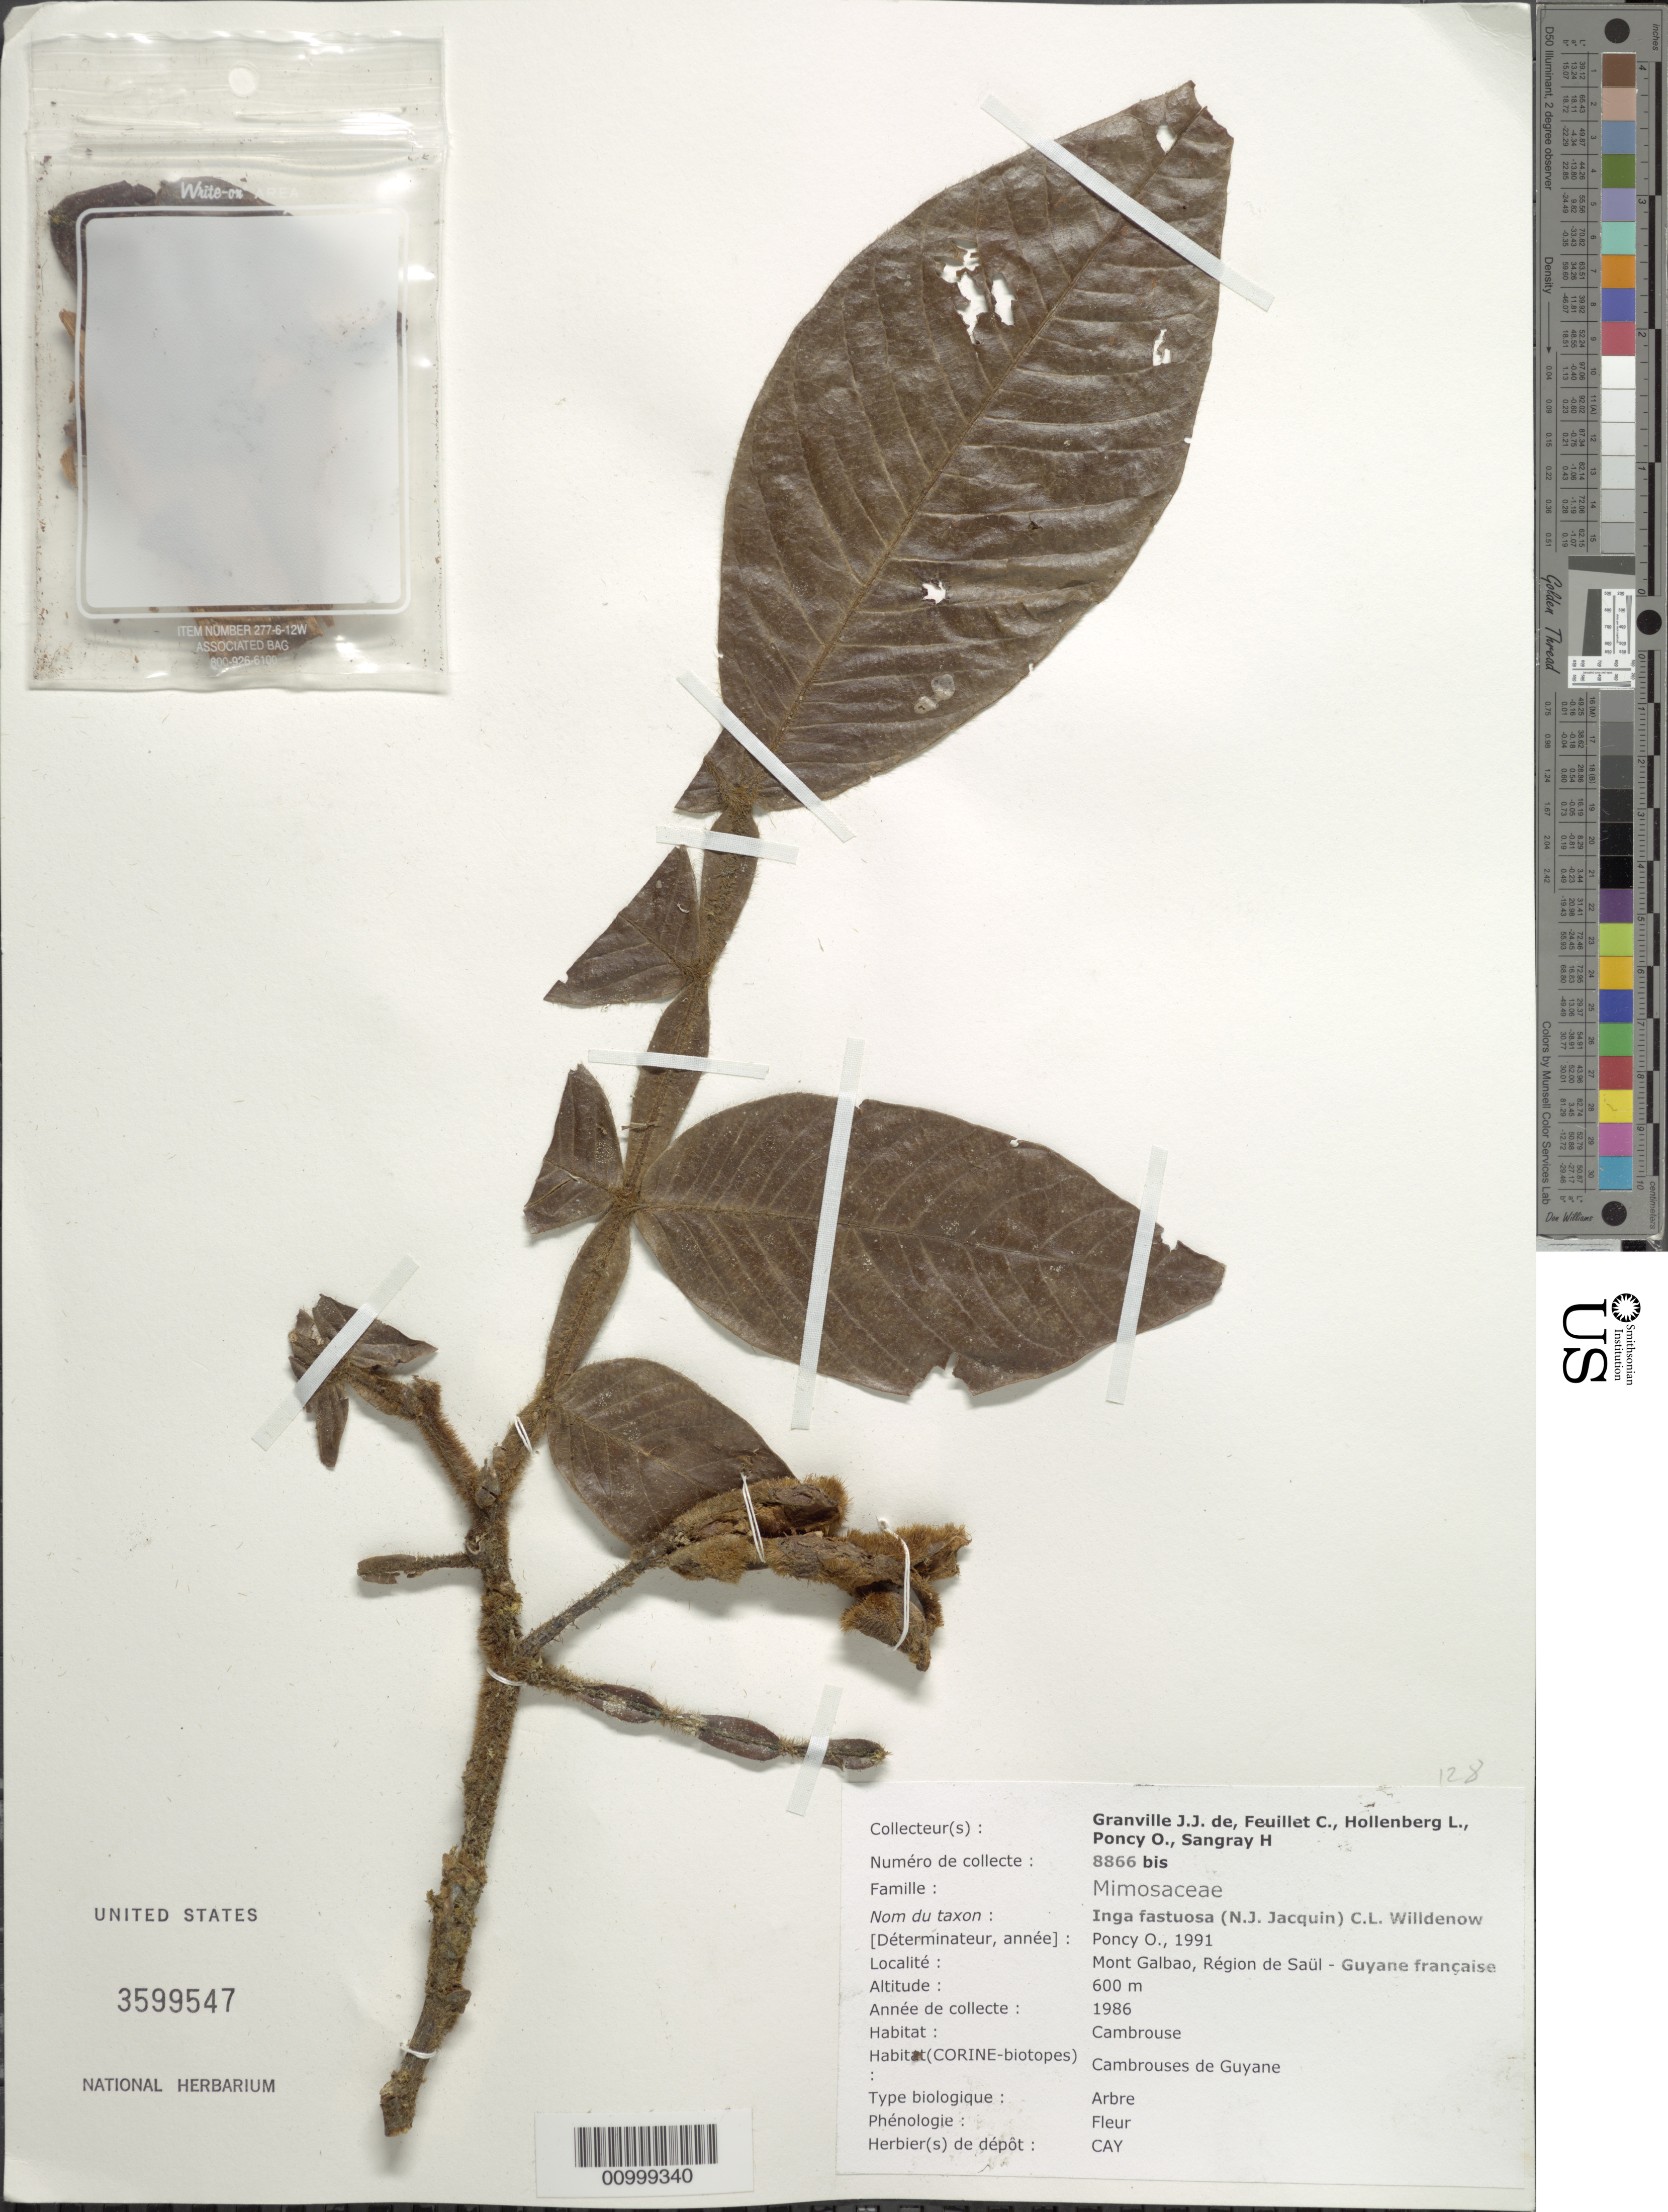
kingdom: Plantae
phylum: Tracheophyta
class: Magnoliopsida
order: Fabales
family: Fabaceae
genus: Inga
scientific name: Inga fastuosa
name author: (Jacq.) Willd.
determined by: Poncy, O.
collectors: J.-J. de Granville, C. Feuillet, L. Hollenberg, O. Poncy & H. Sangray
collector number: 8866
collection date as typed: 1986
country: French Guiana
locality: Mont Galbao, Région de Saül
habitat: Cambrouse; Cambrouses de Guyane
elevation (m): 600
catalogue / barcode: US 3599547